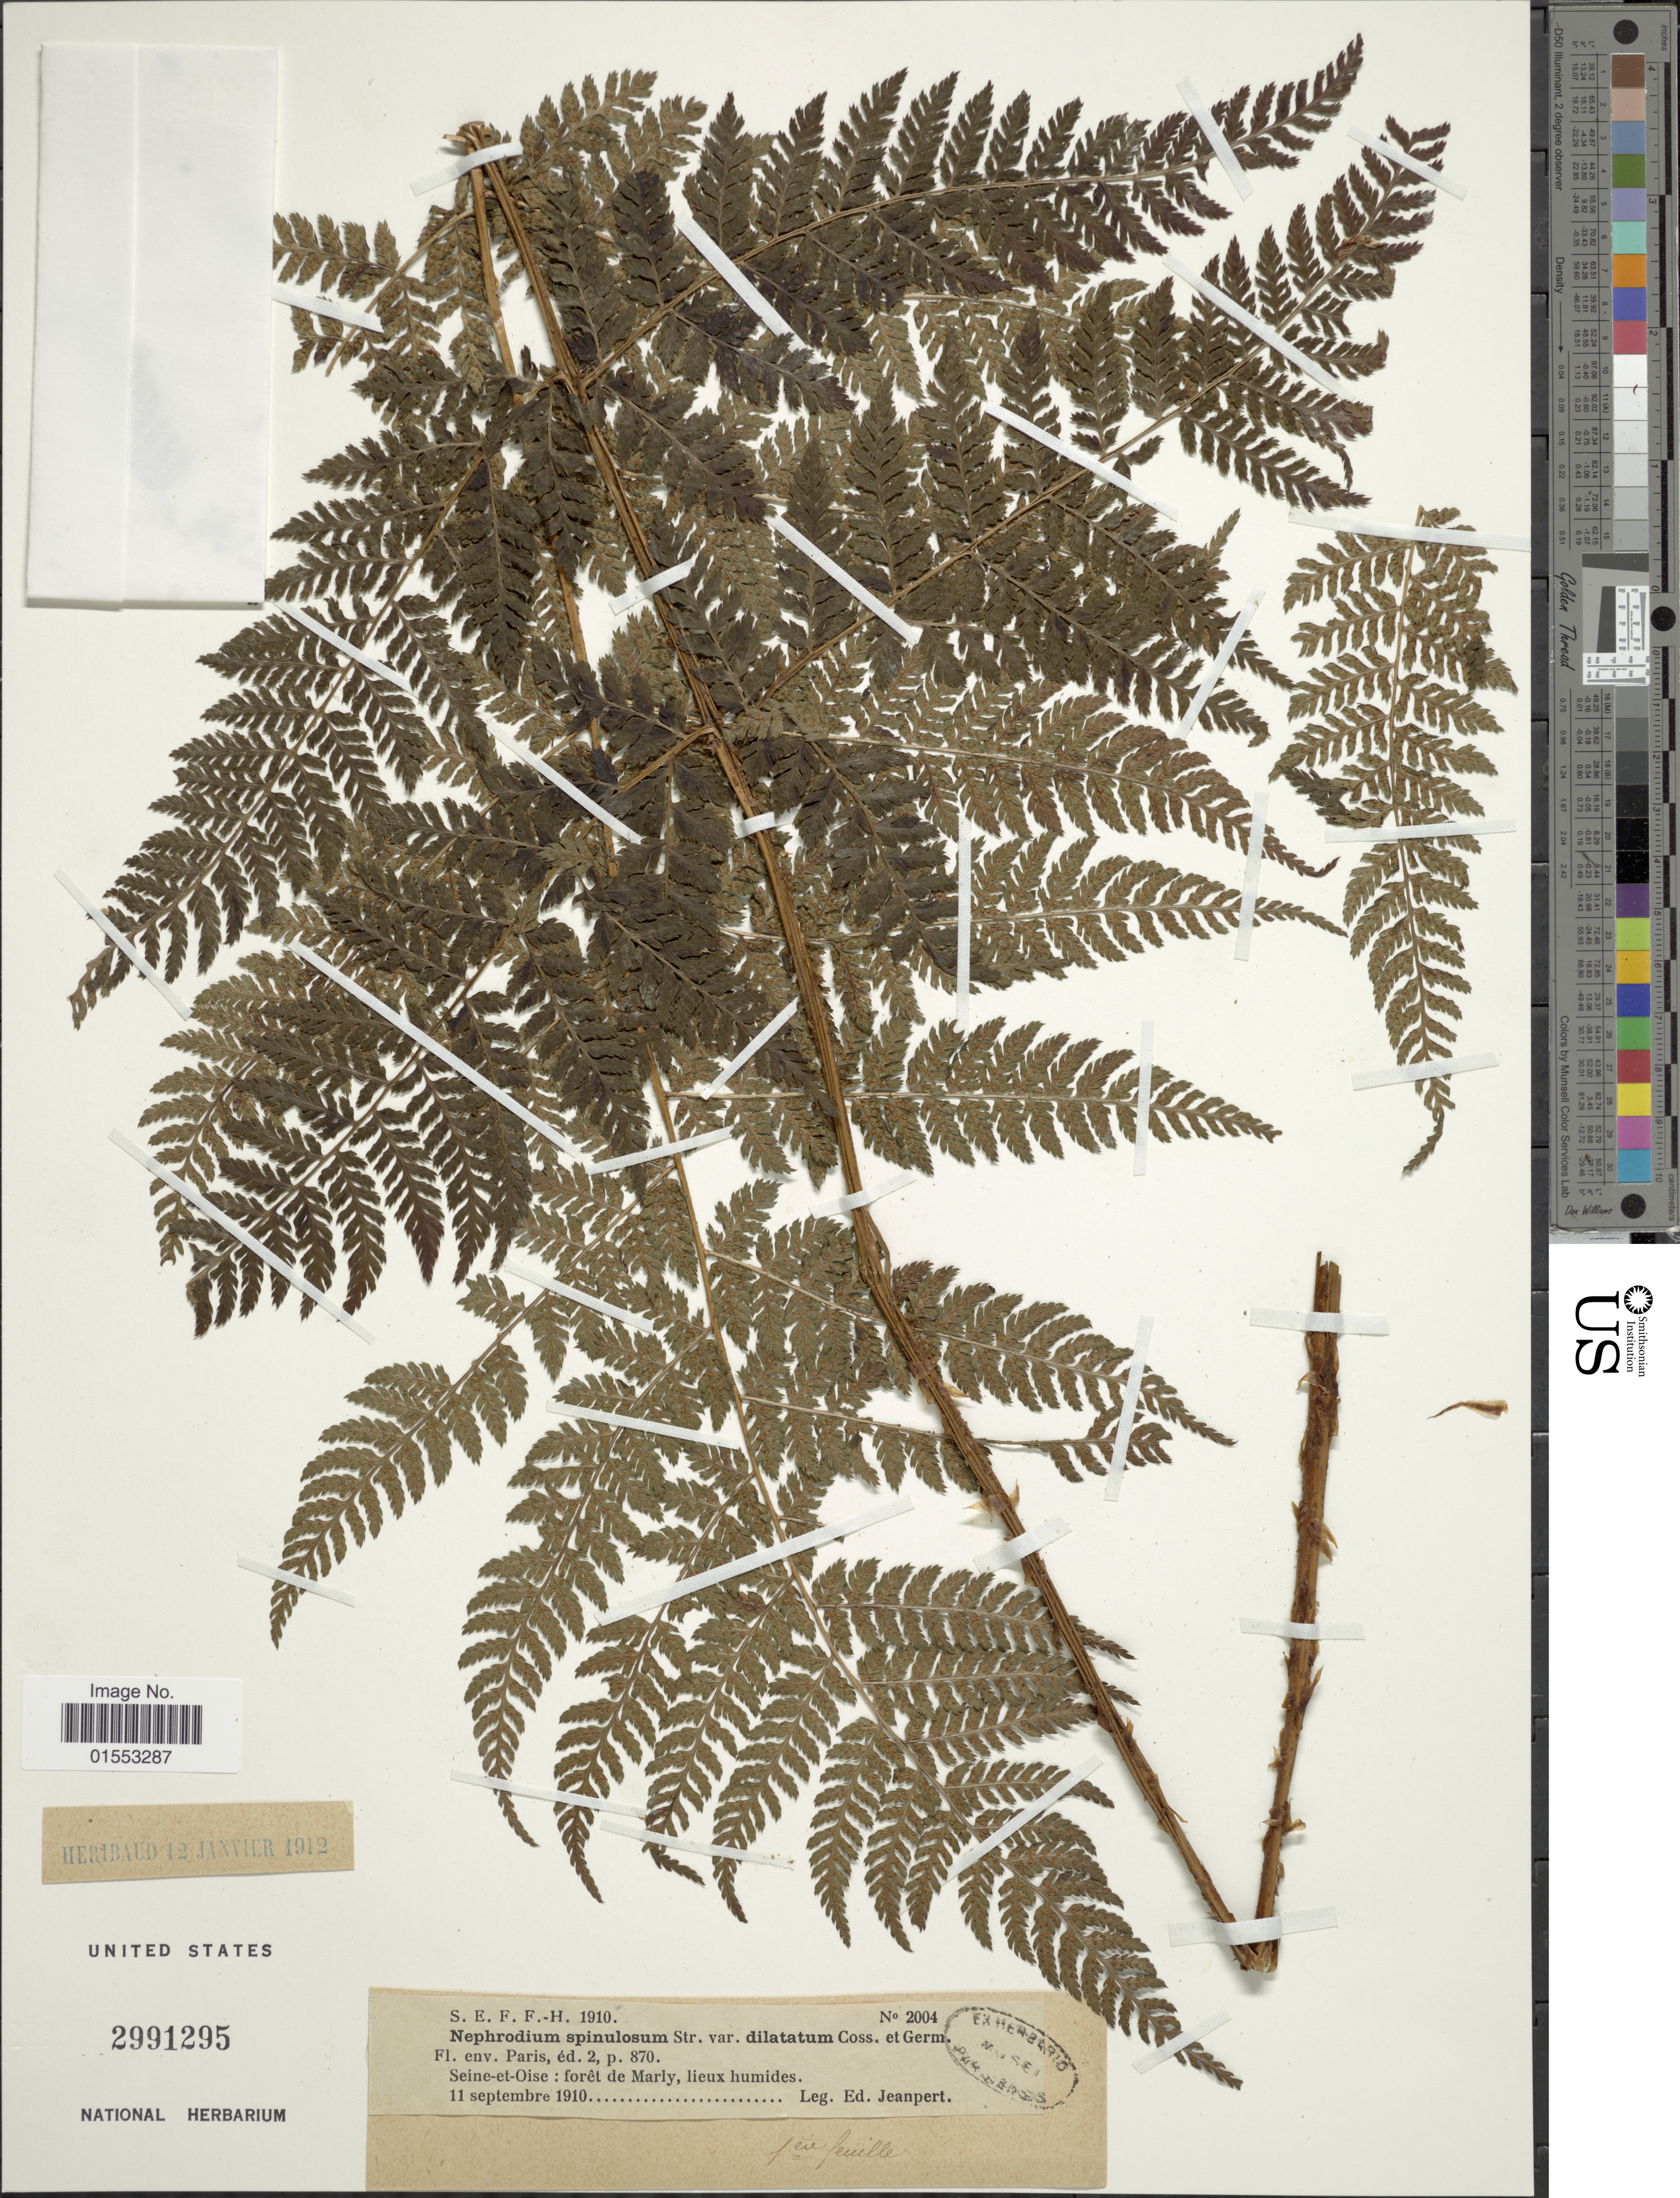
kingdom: Plantae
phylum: Tracheophyta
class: Polypodiopsida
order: Polypodiales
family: Dryopteridaceae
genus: Dryopteris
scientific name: Dryopteris dilatata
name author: (Hoffm.) A. Gray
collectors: E. Jeanpert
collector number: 2004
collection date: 1910-09-11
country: France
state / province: Île-de-France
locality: Seine-et-Oise: foret de Marly, lieux humides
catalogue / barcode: US 2991295